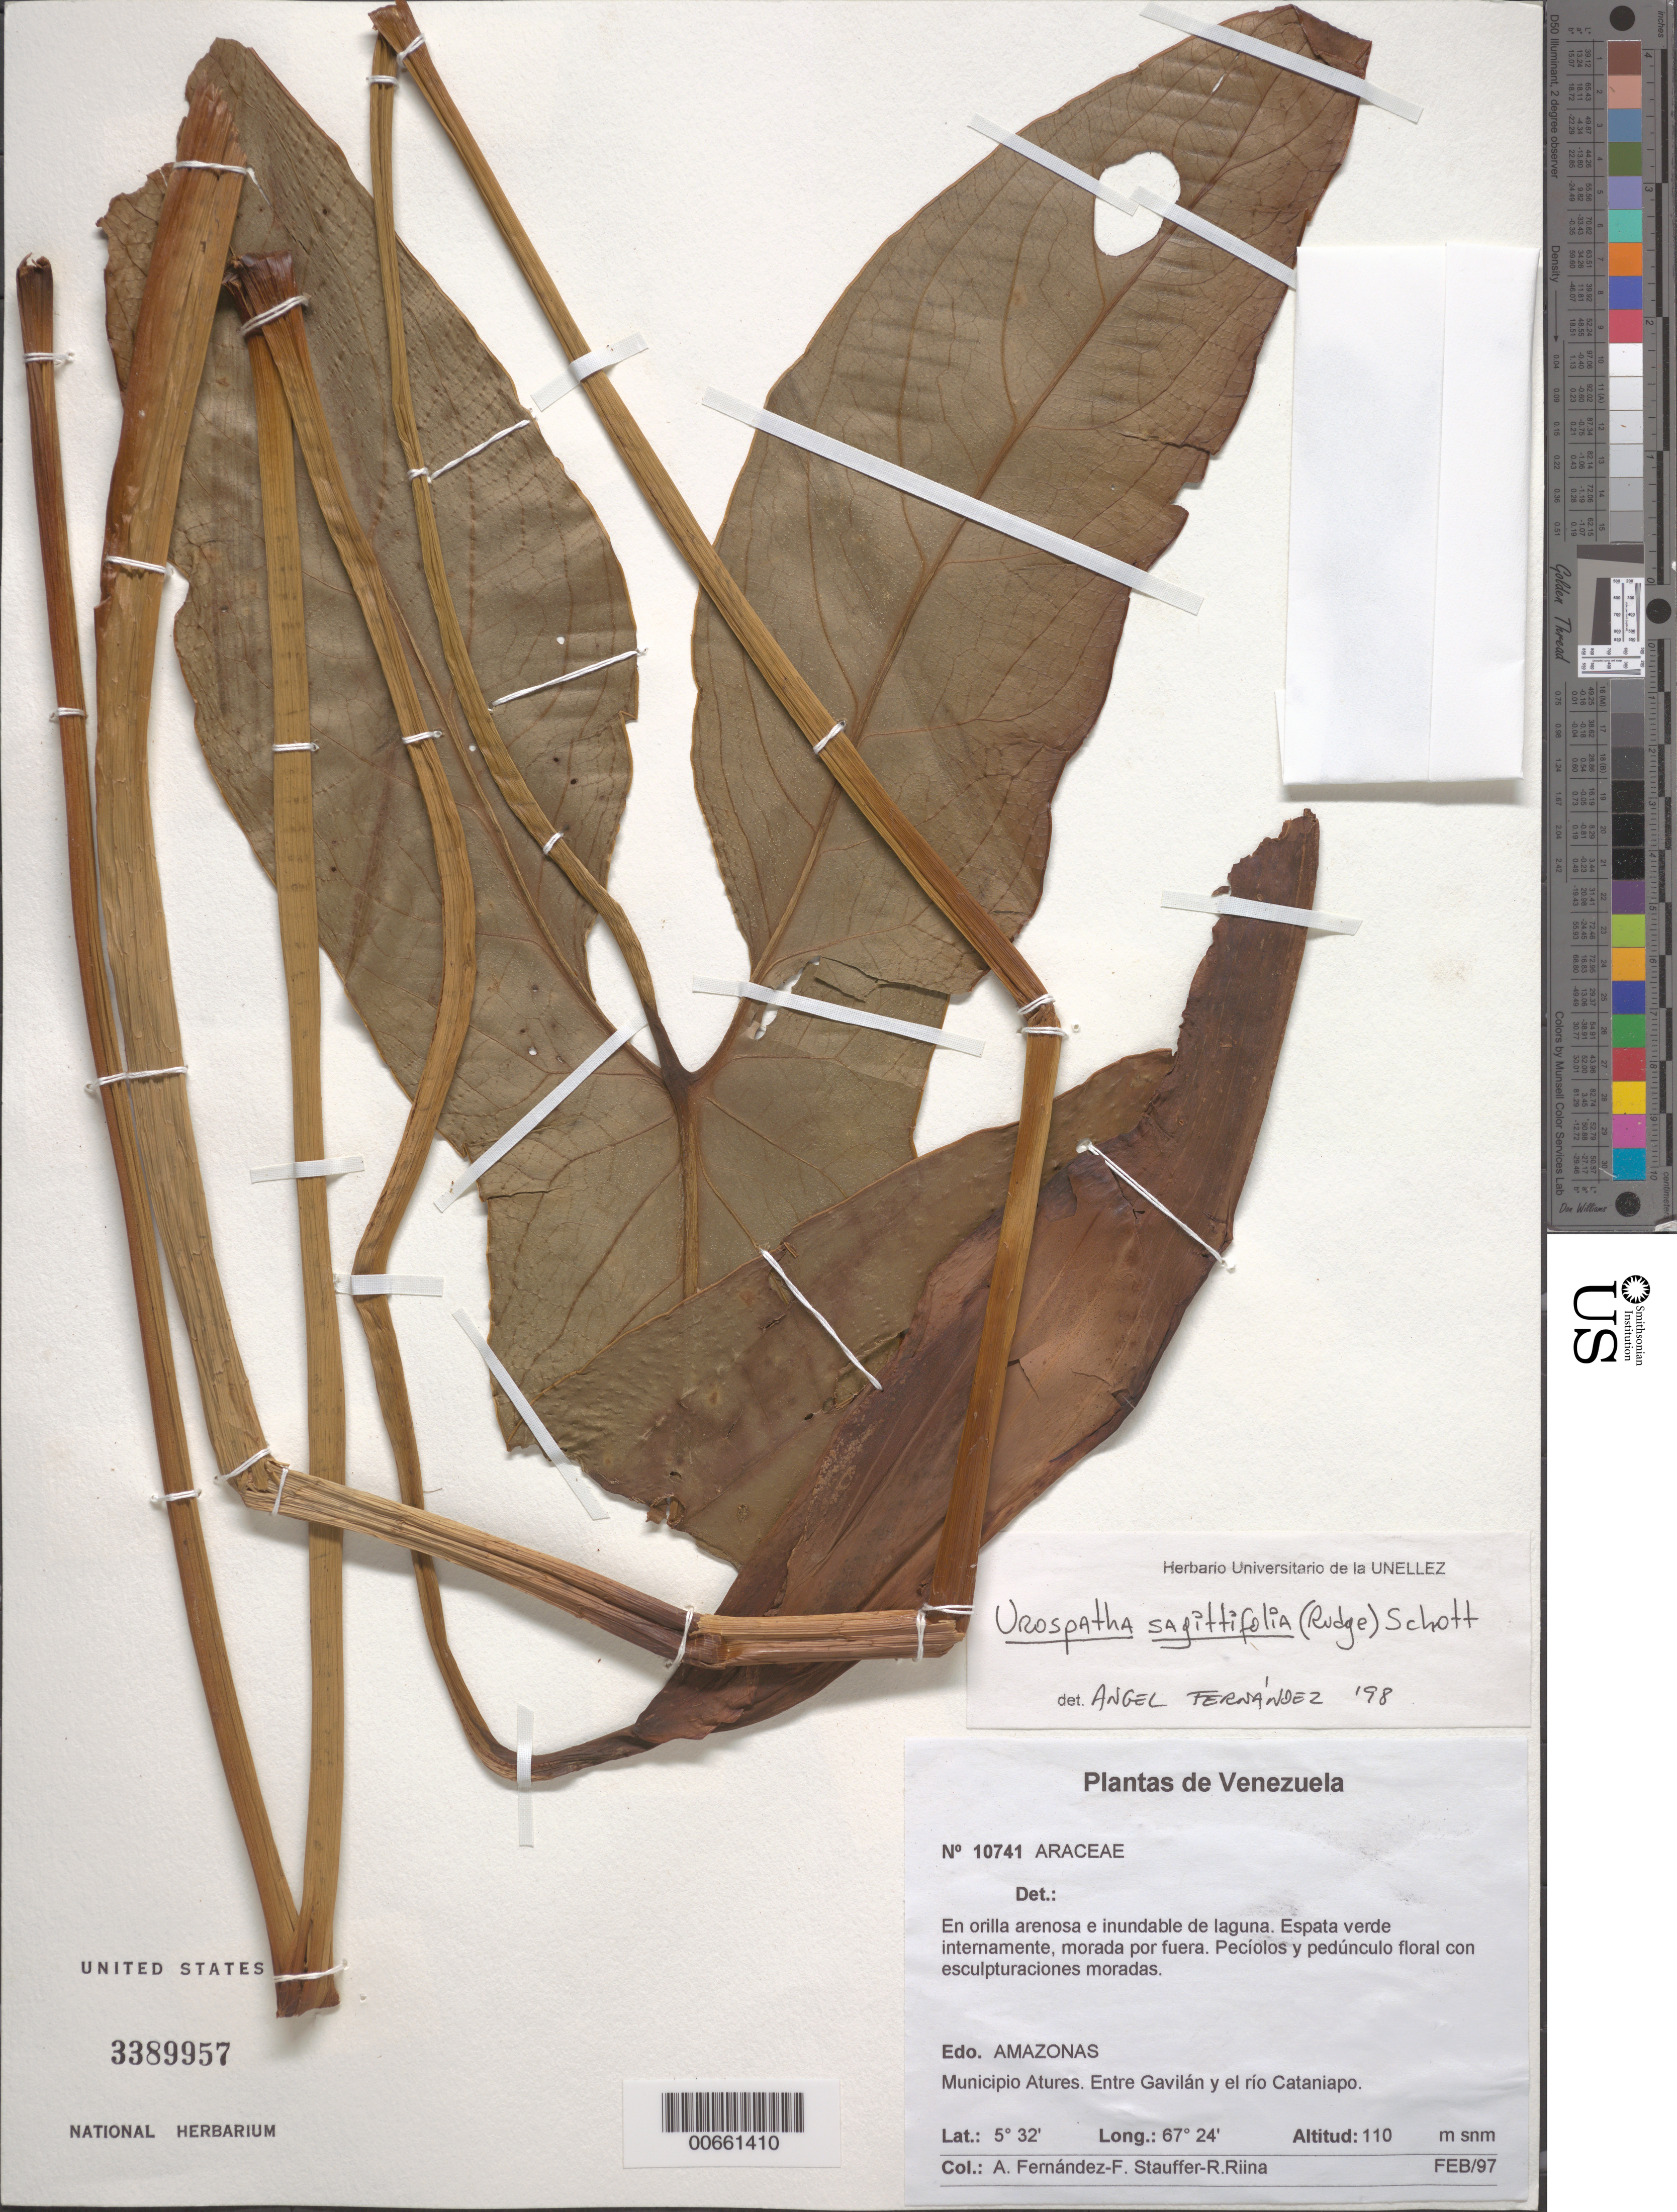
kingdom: Plantae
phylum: Tracheophyta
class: Liliopsida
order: Alismatales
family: Araceae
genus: Urospatha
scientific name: Urospatha sagittifolia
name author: (Rudge) Schott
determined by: Fernández, A.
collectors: A. Fernández, F. W. Stauffer & R. Riina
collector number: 10741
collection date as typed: Feb-97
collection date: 1997-02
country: Venezuela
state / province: Amazonas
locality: Mun. Atures, entre Gavilán and Río Cataniapo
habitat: Sandy, inundated border of lagoon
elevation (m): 110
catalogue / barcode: US 3389957